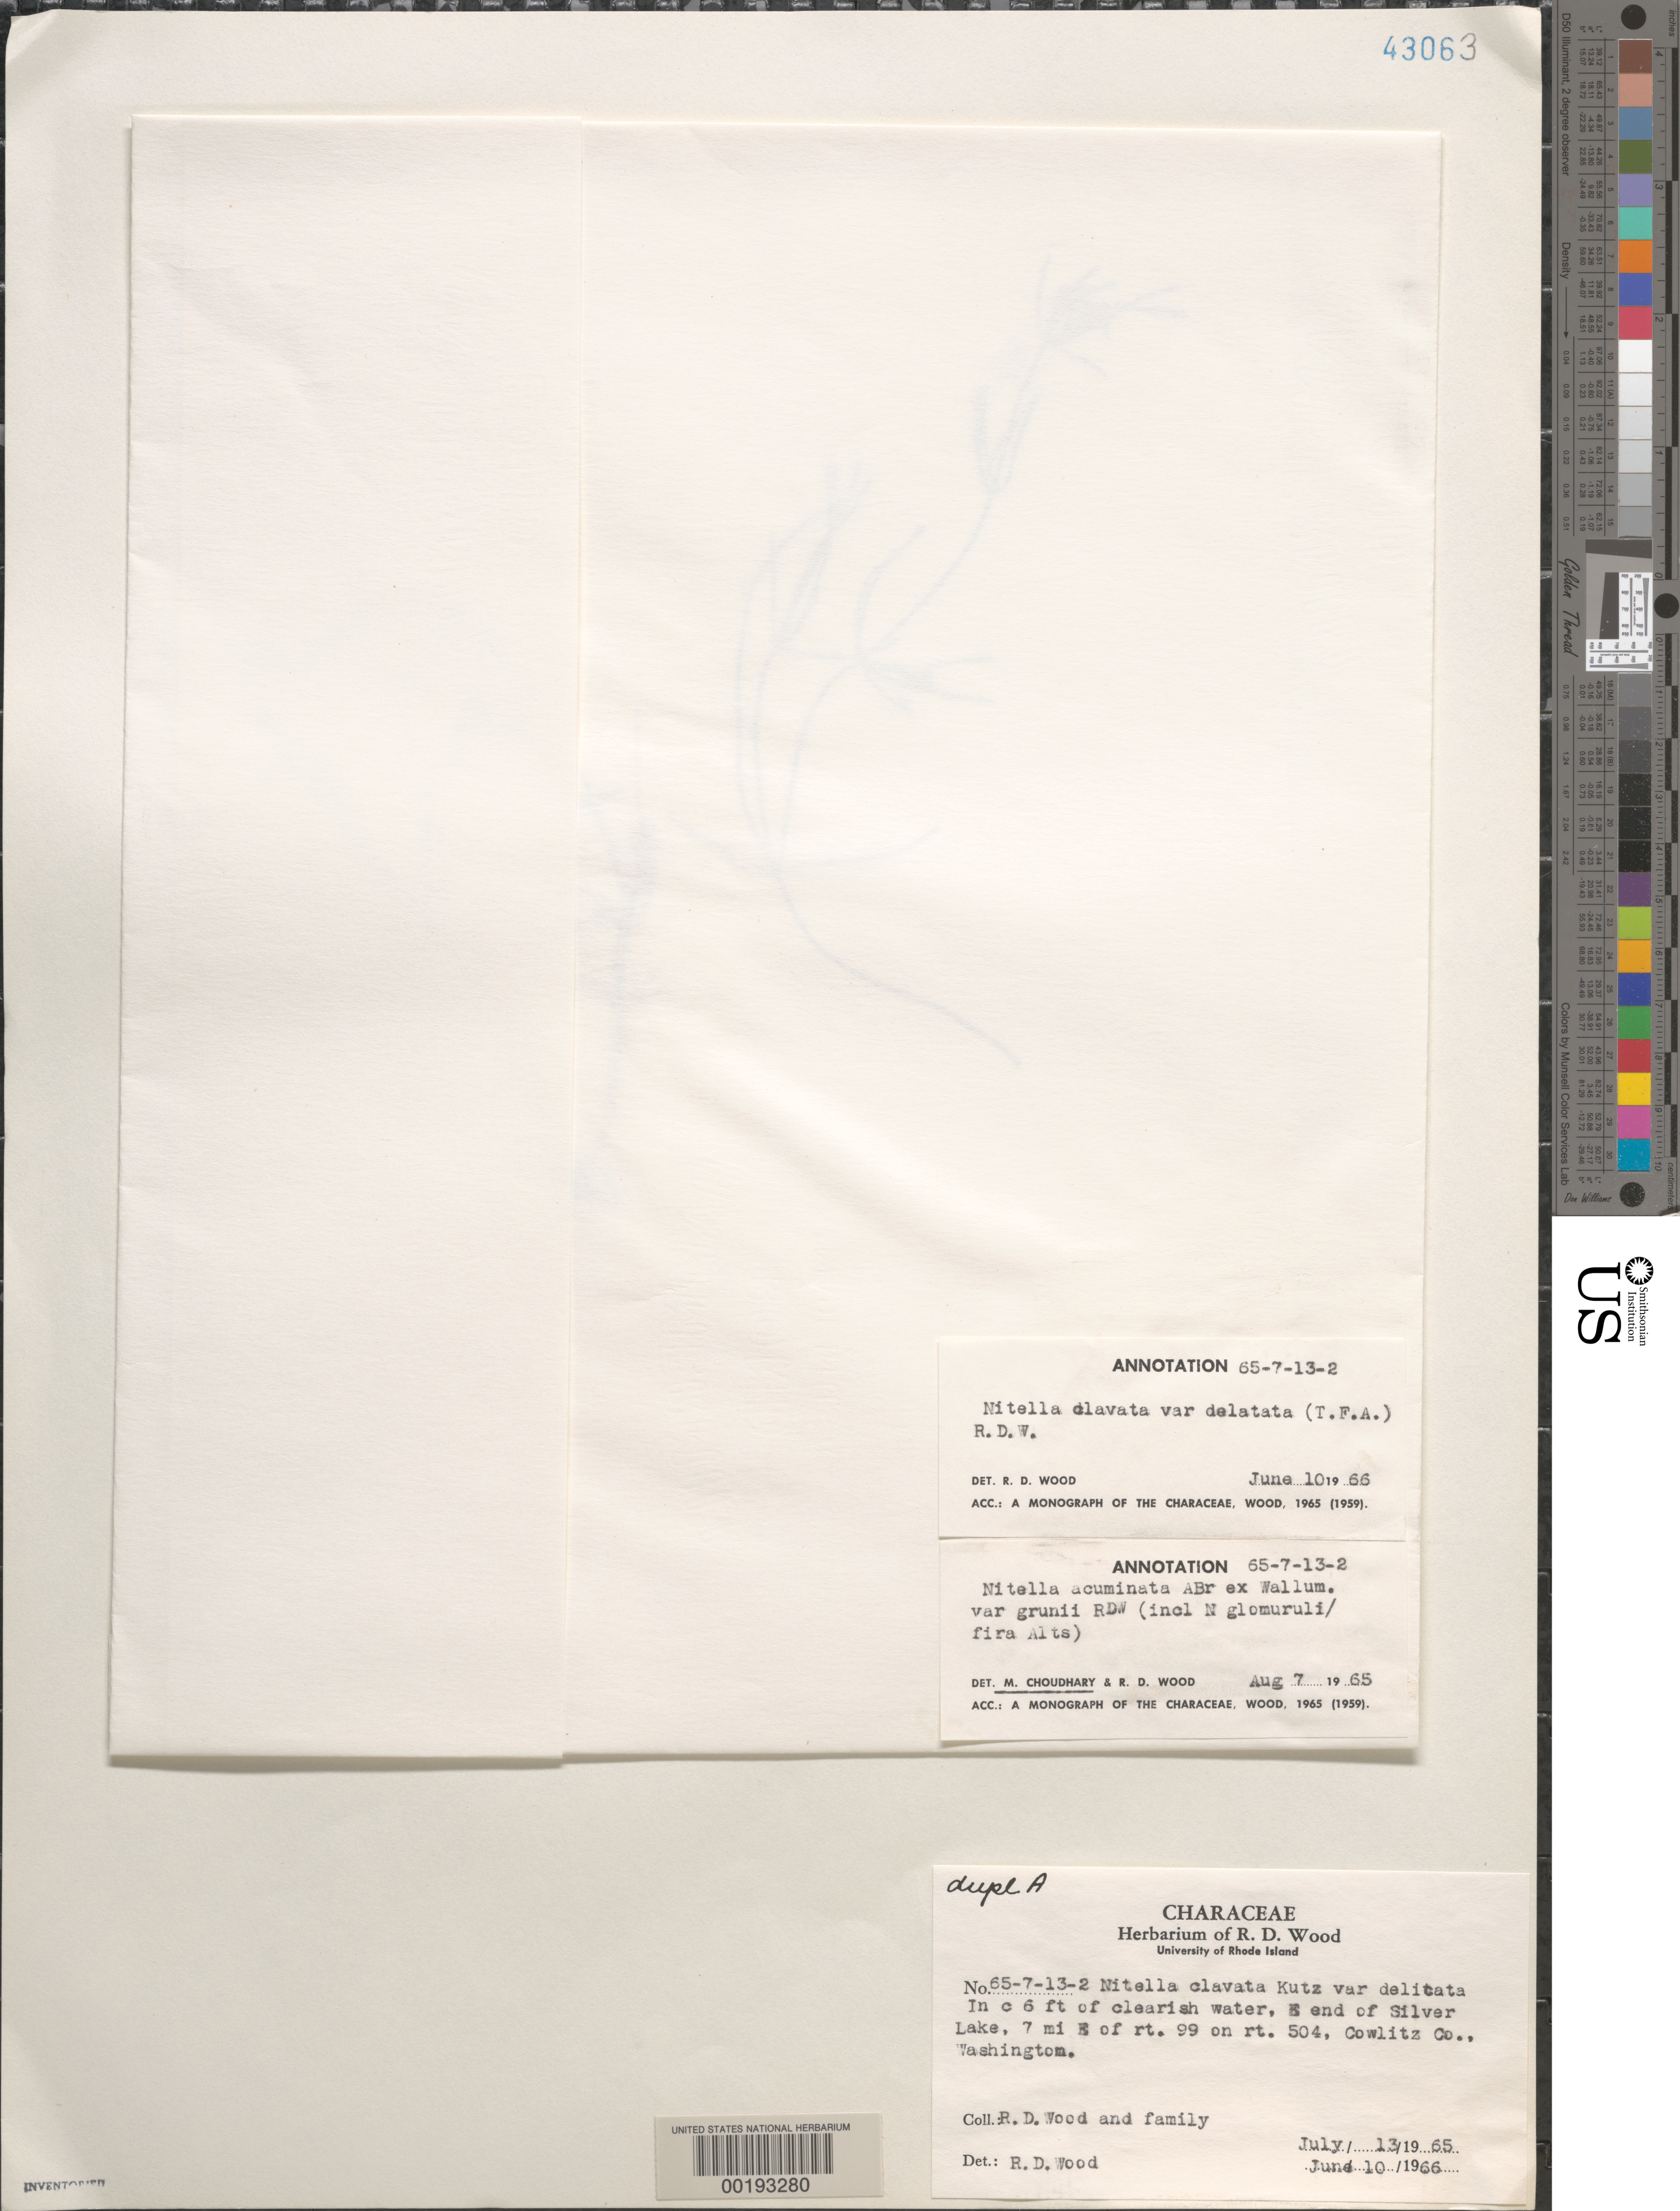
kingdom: Plantae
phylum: Charophyta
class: Charophyceae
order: Charales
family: Characeae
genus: Nitella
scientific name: Nitella clavata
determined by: Wood, R. D.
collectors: R. Wood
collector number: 65-7-13-2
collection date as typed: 13 Jul 1965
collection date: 1965-07-13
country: United States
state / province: Washington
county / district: Cowlitz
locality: Silver Lake, 7 miles east of Route 99 on Route 504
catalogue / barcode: US 43063